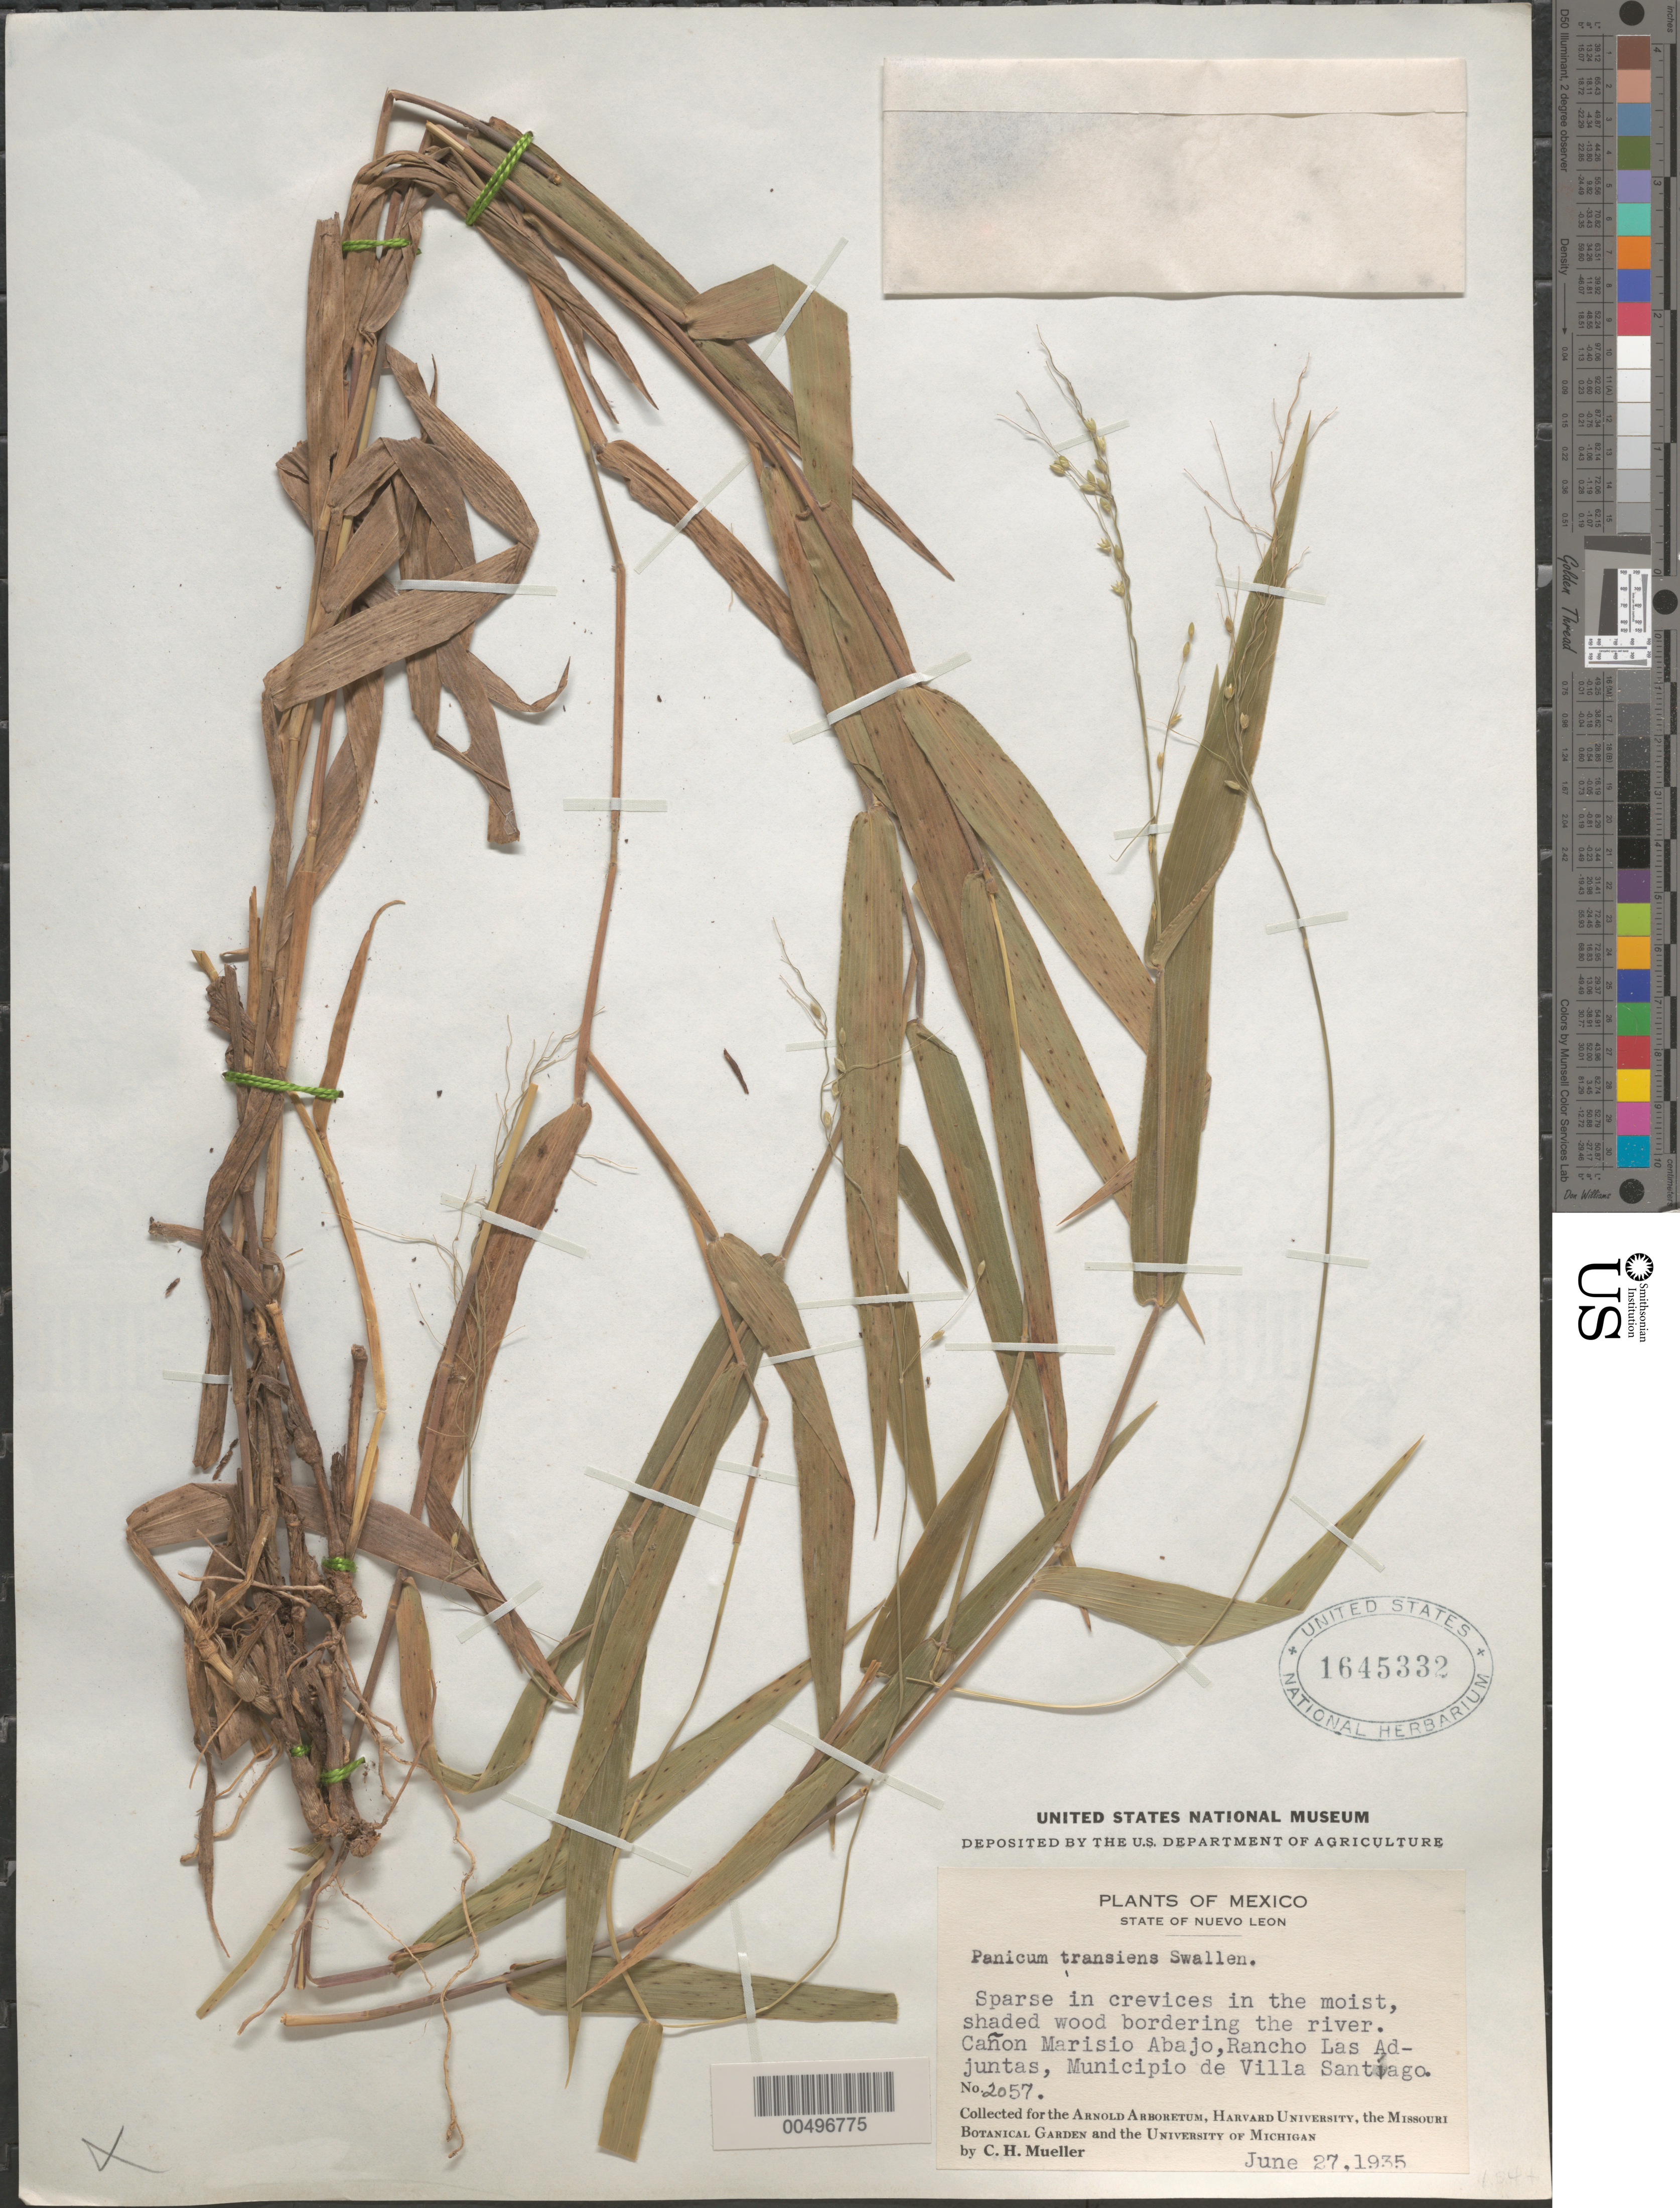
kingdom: Plantae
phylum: Tracheophyta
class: Liliopsida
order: Poales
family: Poaceae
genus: Panicum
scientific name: Panicum transiens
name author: Swallen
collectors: C. H. Muller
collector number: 2057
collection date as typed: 27 Jun 1935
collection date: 1935-06-27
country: Mexico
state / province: Nuevo León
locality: Ca¤on Marisio Abajo, Rancho Las Adjuntas, Mun de Villa Santiago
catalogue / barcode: US 1645332